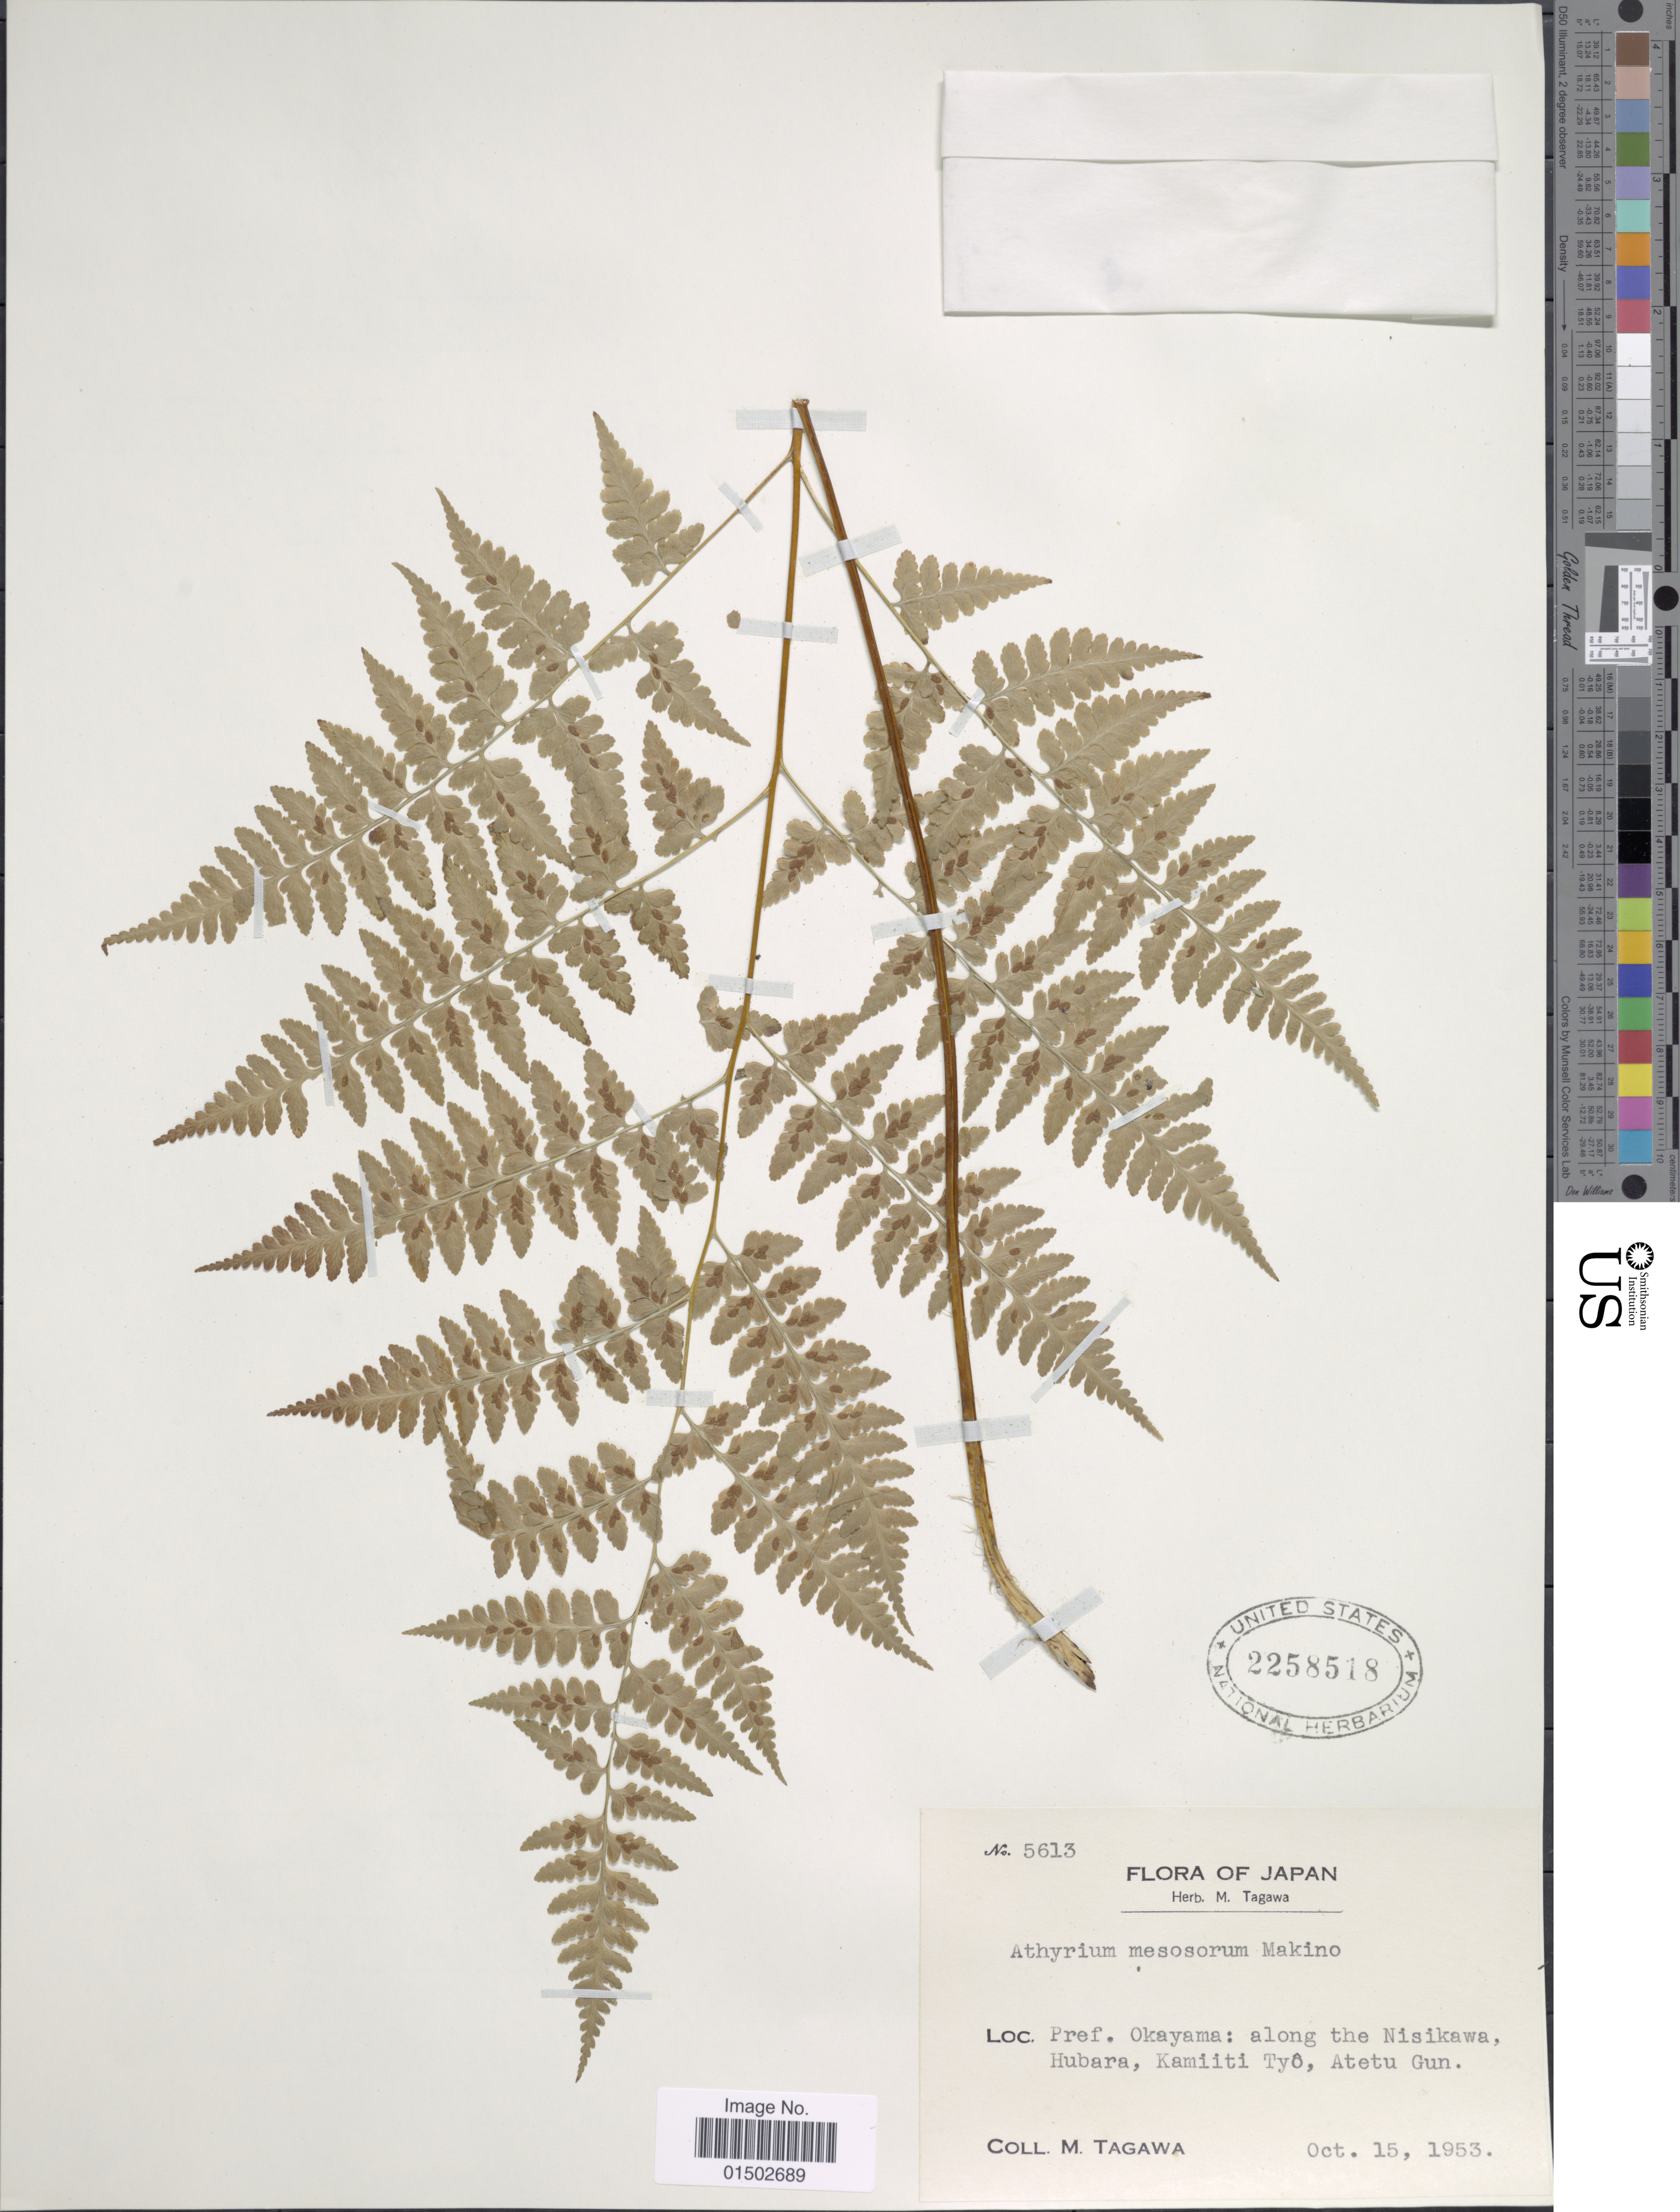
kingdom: Plantae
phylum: Tracheophyta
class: Polypodiopsida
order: Polypodiales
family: Rhachidosoraceae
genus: Rhachidosorus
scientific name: Rhachidosorus mesosorus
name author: (Makino) Ching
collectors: M. Tagawa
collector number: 5613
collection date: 1953-10-15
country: Japan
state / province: Okayama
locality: Along the Nisikwa, Hubara, Miiti Tyo, Ateto Gun.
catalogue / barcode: US 2258518